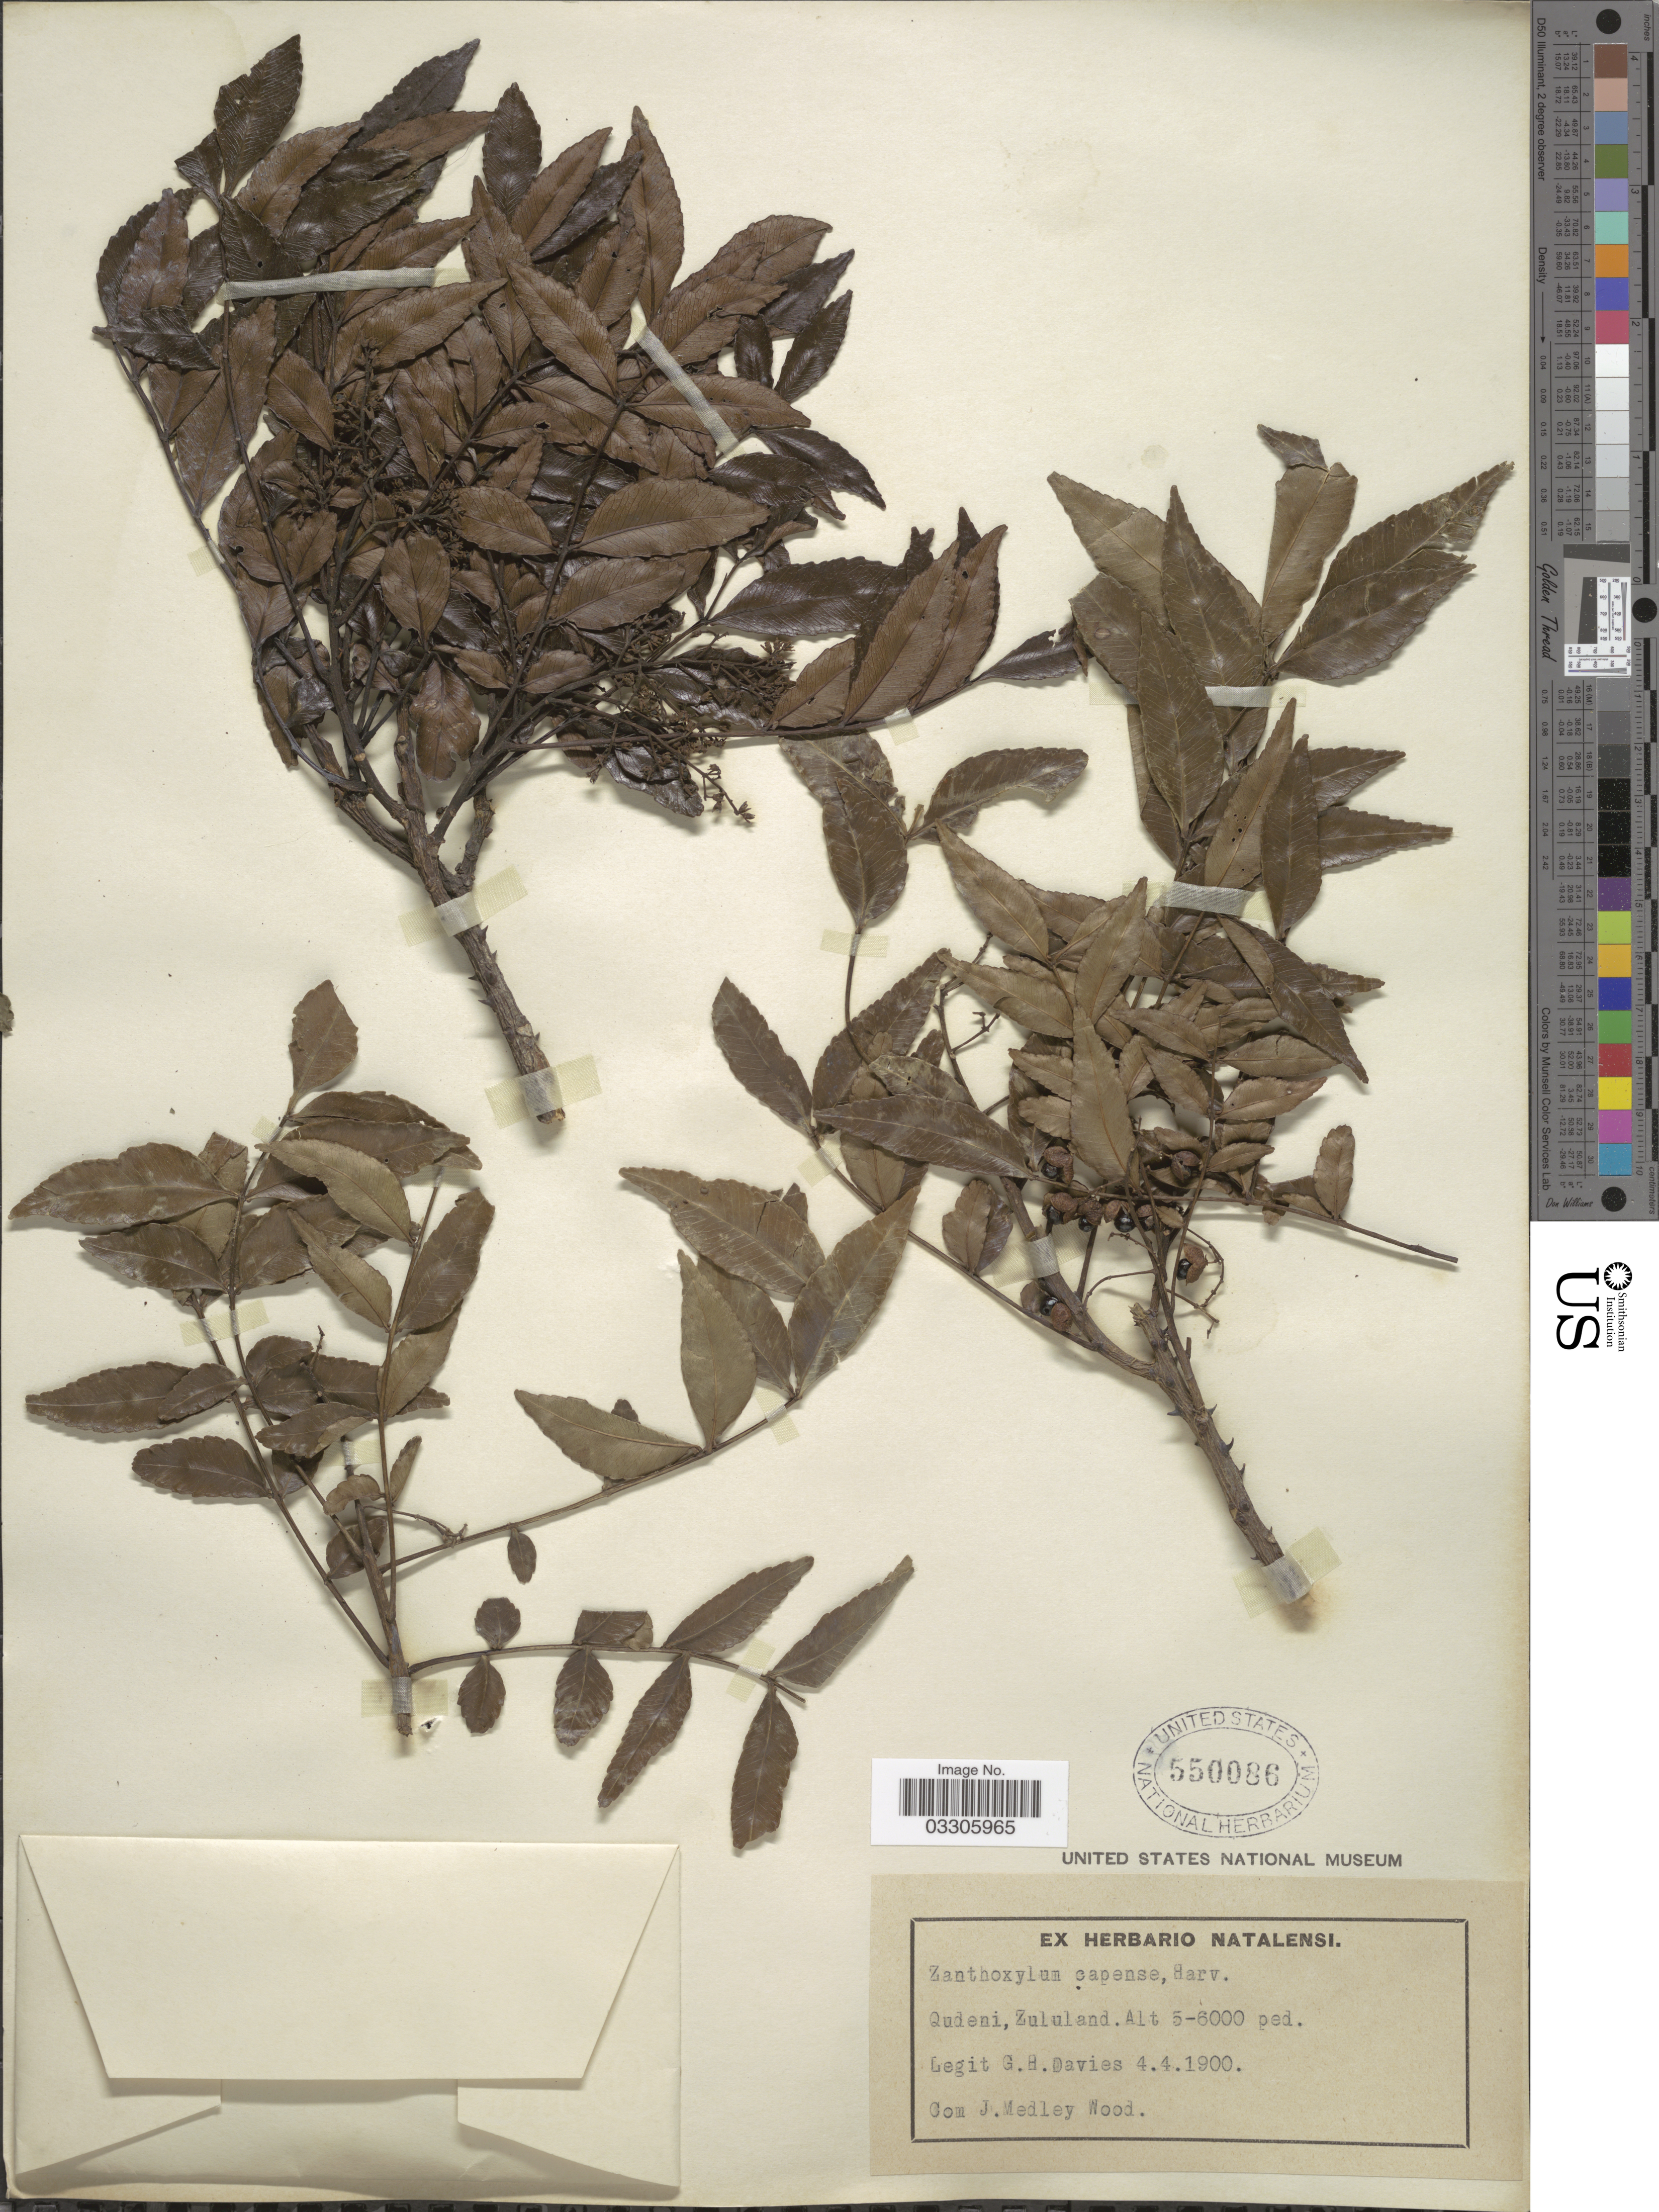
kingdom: Plantae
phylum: Tracheophyta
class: Magnoliopsida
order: Sapindales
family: Rutaceae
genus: Zanthoxylum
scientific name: Zanthoxylum capense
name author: (Thunb.) Harv.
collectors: G. Davies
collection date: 1900-04-04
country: South Africa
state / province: KwaZulu-Natal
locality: Qudeni, Zululand.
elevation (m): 1524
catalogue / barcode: US 550086